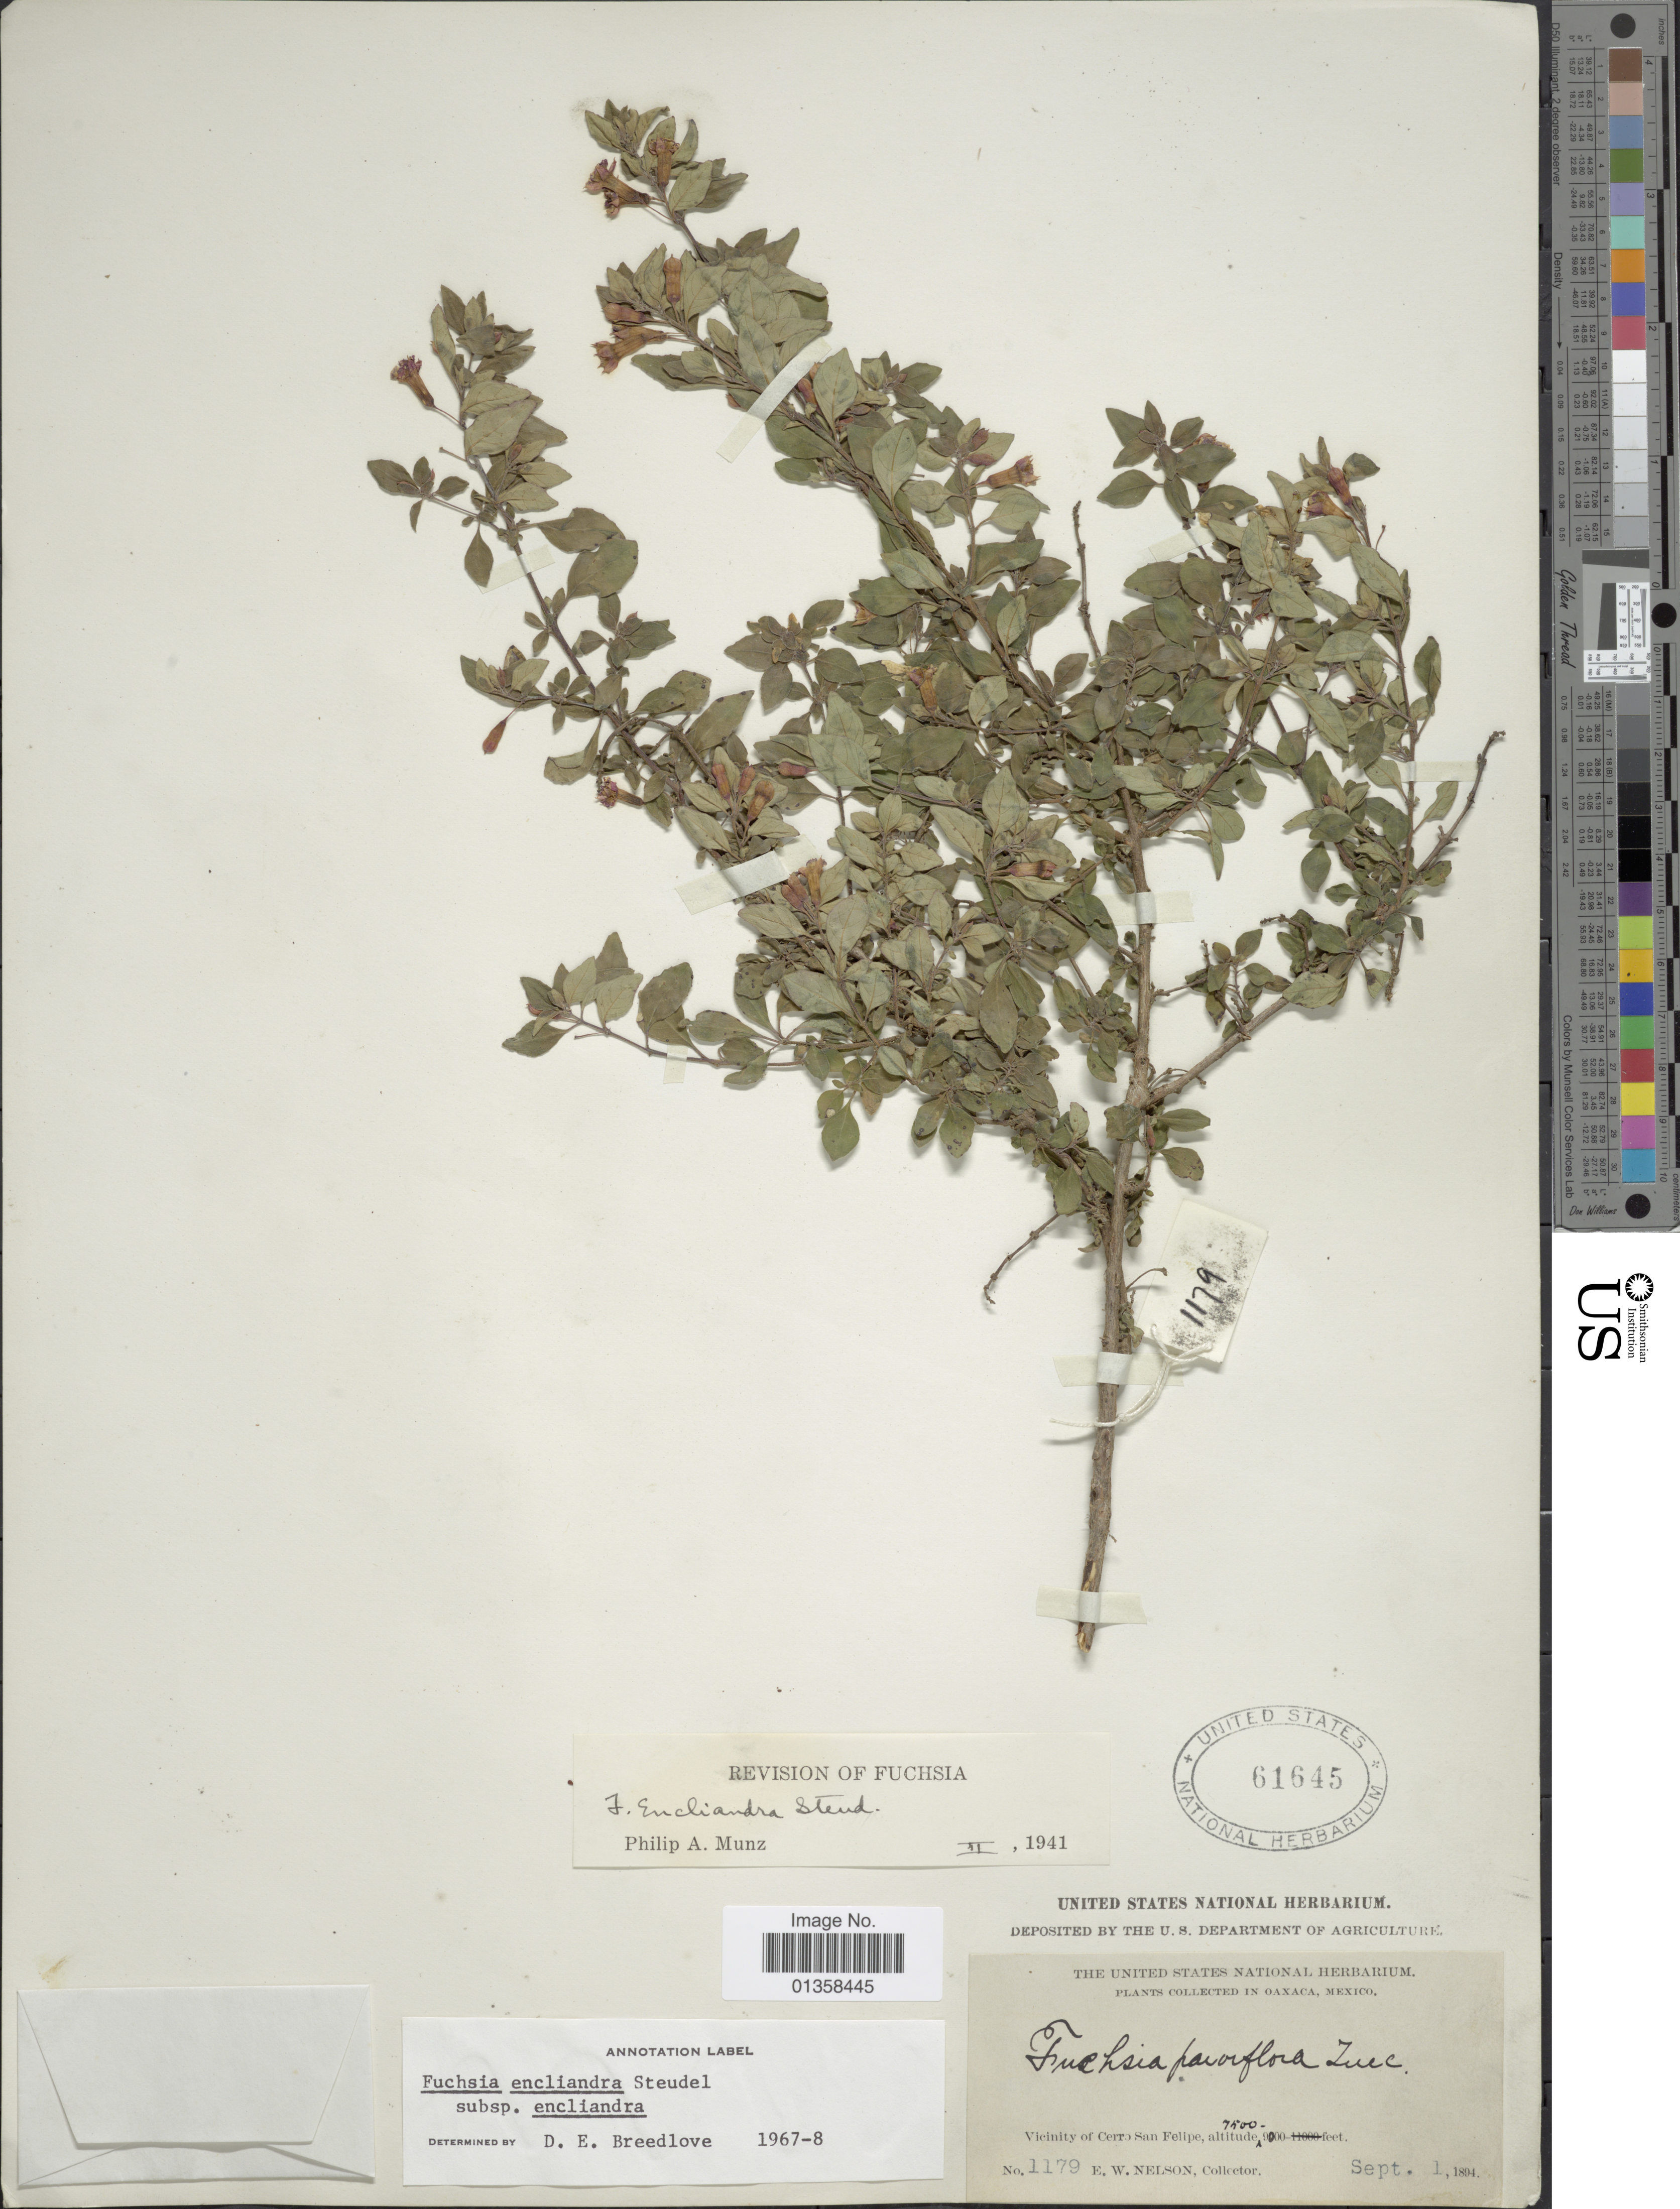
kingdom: Plantae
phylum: Tracheophyta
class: Magnoliopsida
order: Myrtales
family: Onagraceae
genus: Fuchsia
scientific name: Fuchsia encliandra subsp. encliandra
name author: Steud.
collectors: E. W. Nelson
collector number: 1179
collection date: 1894-09-01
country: Mexico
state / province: Oaxaca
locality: Vicinity of Cerro San Felipe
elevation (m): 2286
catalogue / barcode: US 61645